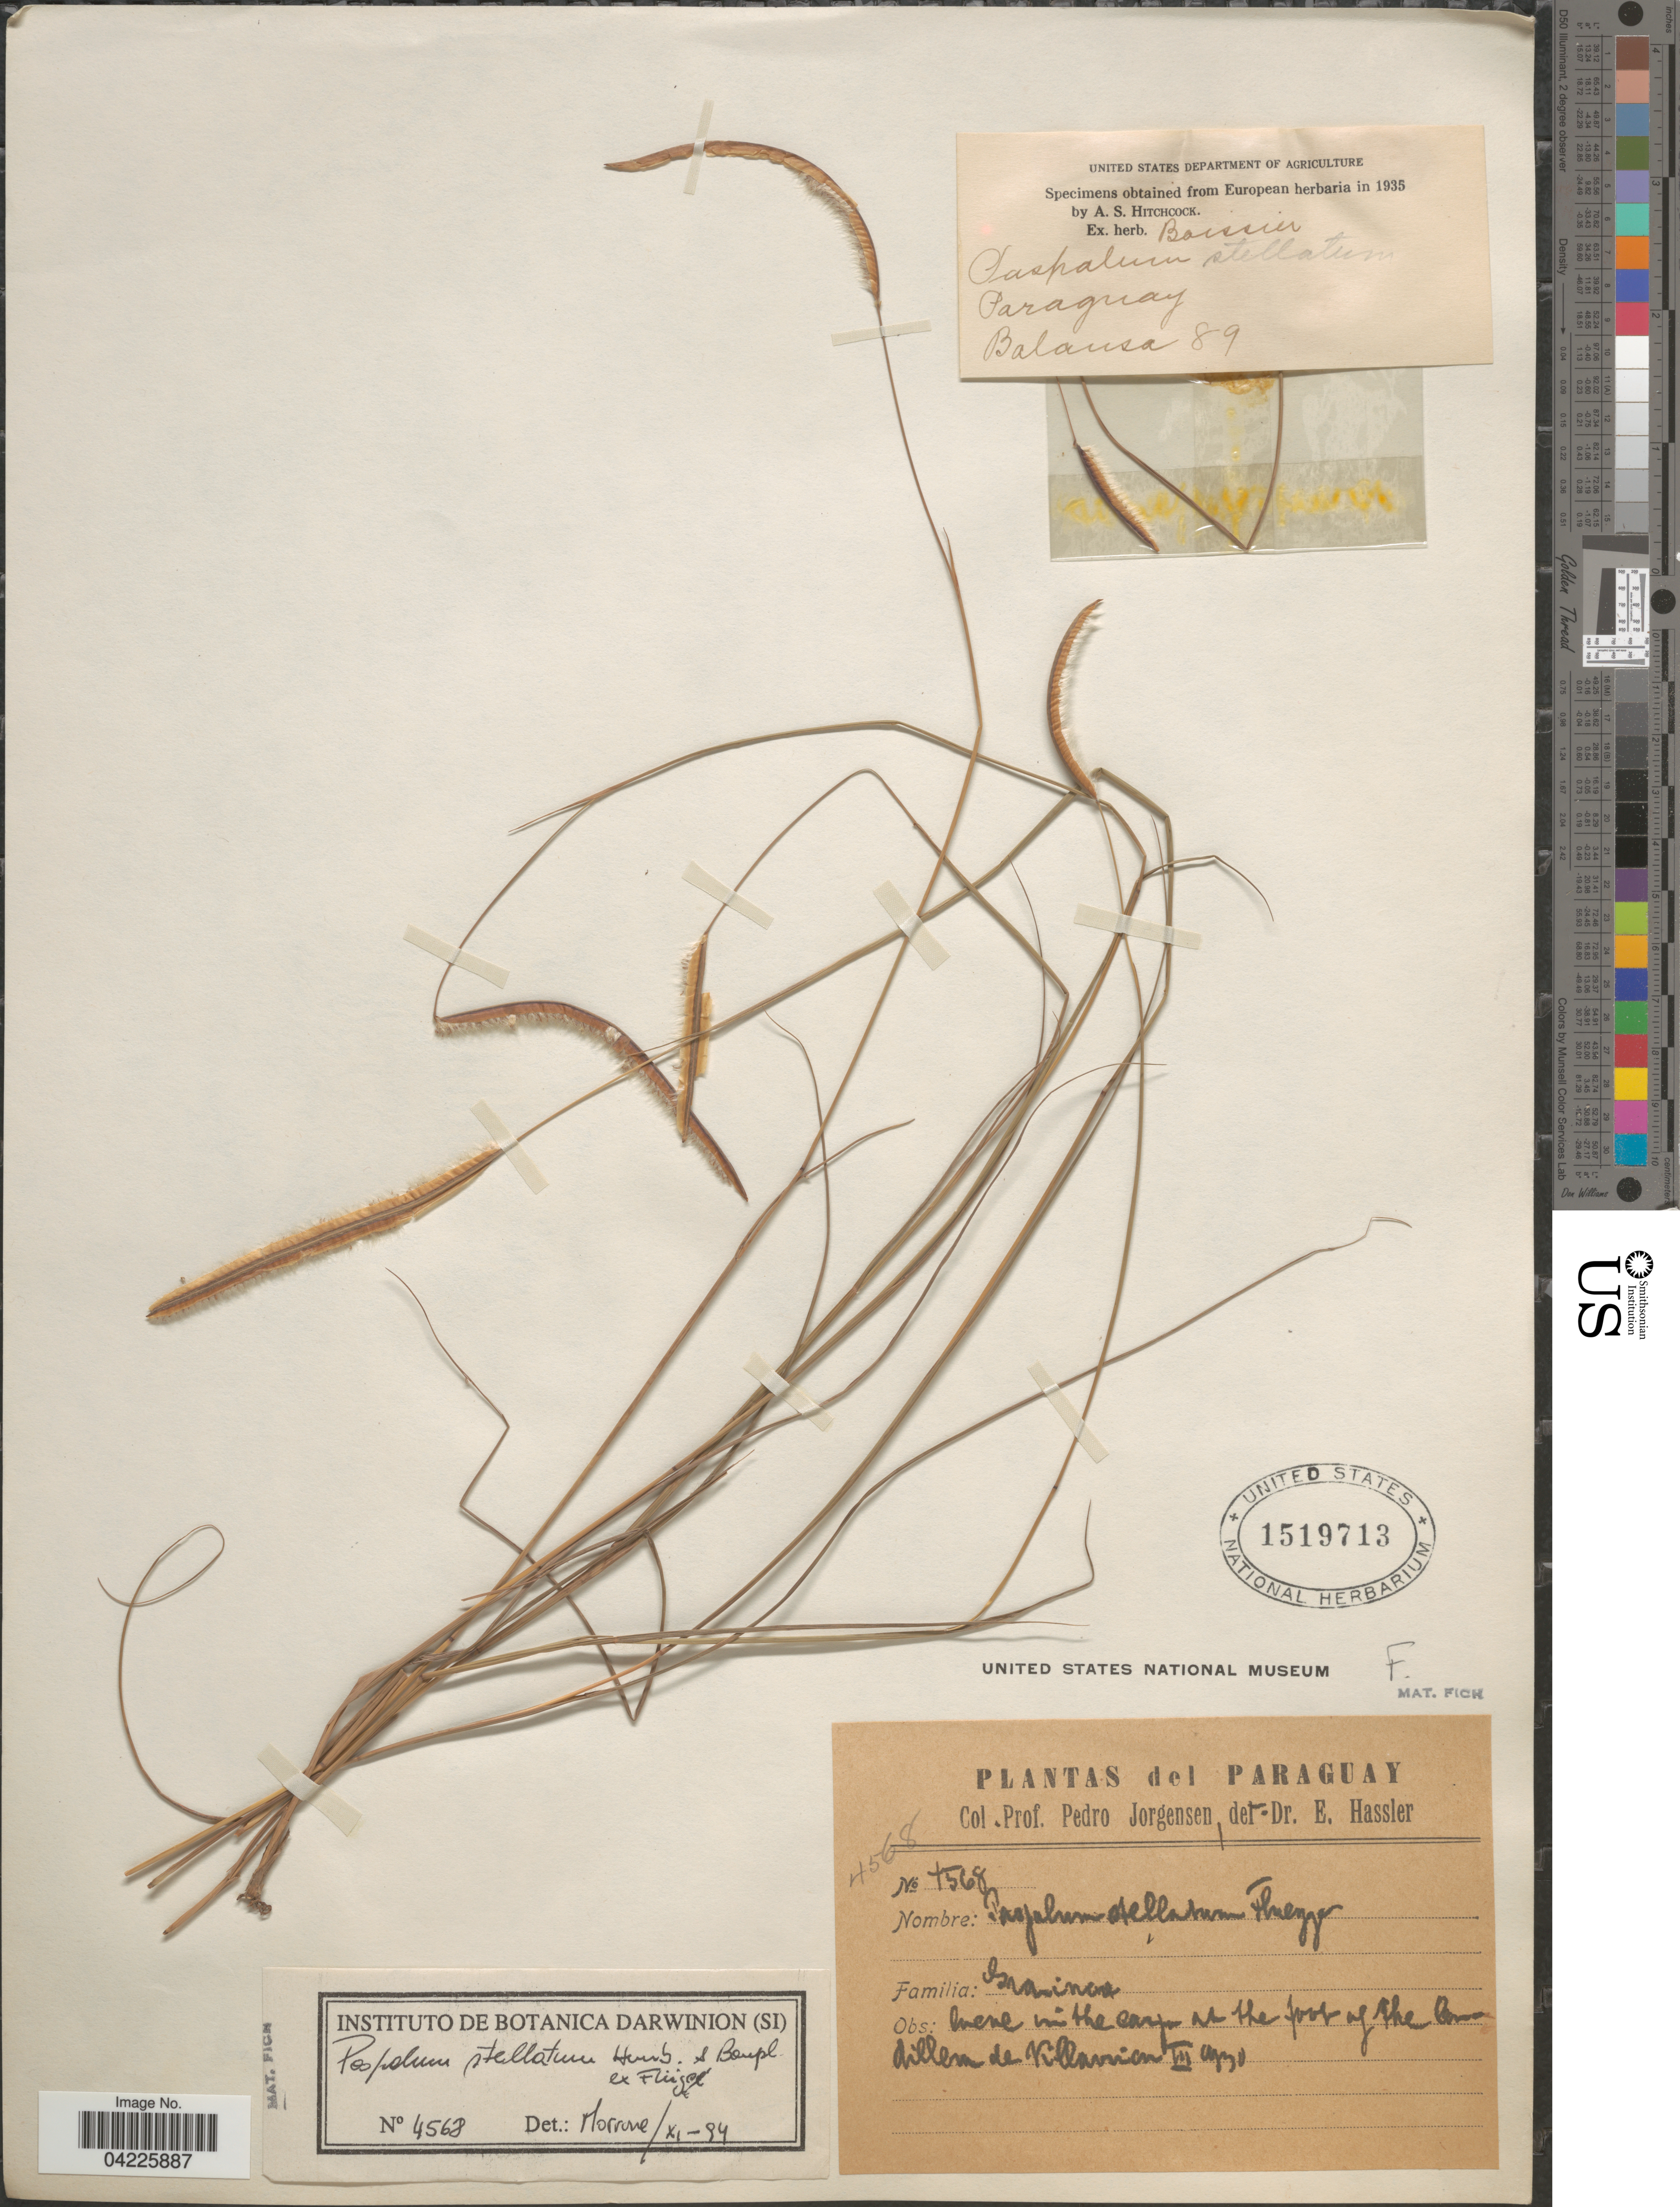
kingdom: Plantae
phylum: Tracheophyta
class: Liliopsida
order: Poales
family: Poaceae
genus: Paspalum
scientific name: Paspalum stellatum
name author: Humb. & Bonpl. ex Flüggé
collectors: P. Jörgensen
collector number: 4568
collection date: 1930-03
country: Paraguay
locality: In the camp at the foot of the Cordillera de Villarrica.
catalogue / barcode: US 1519713-2